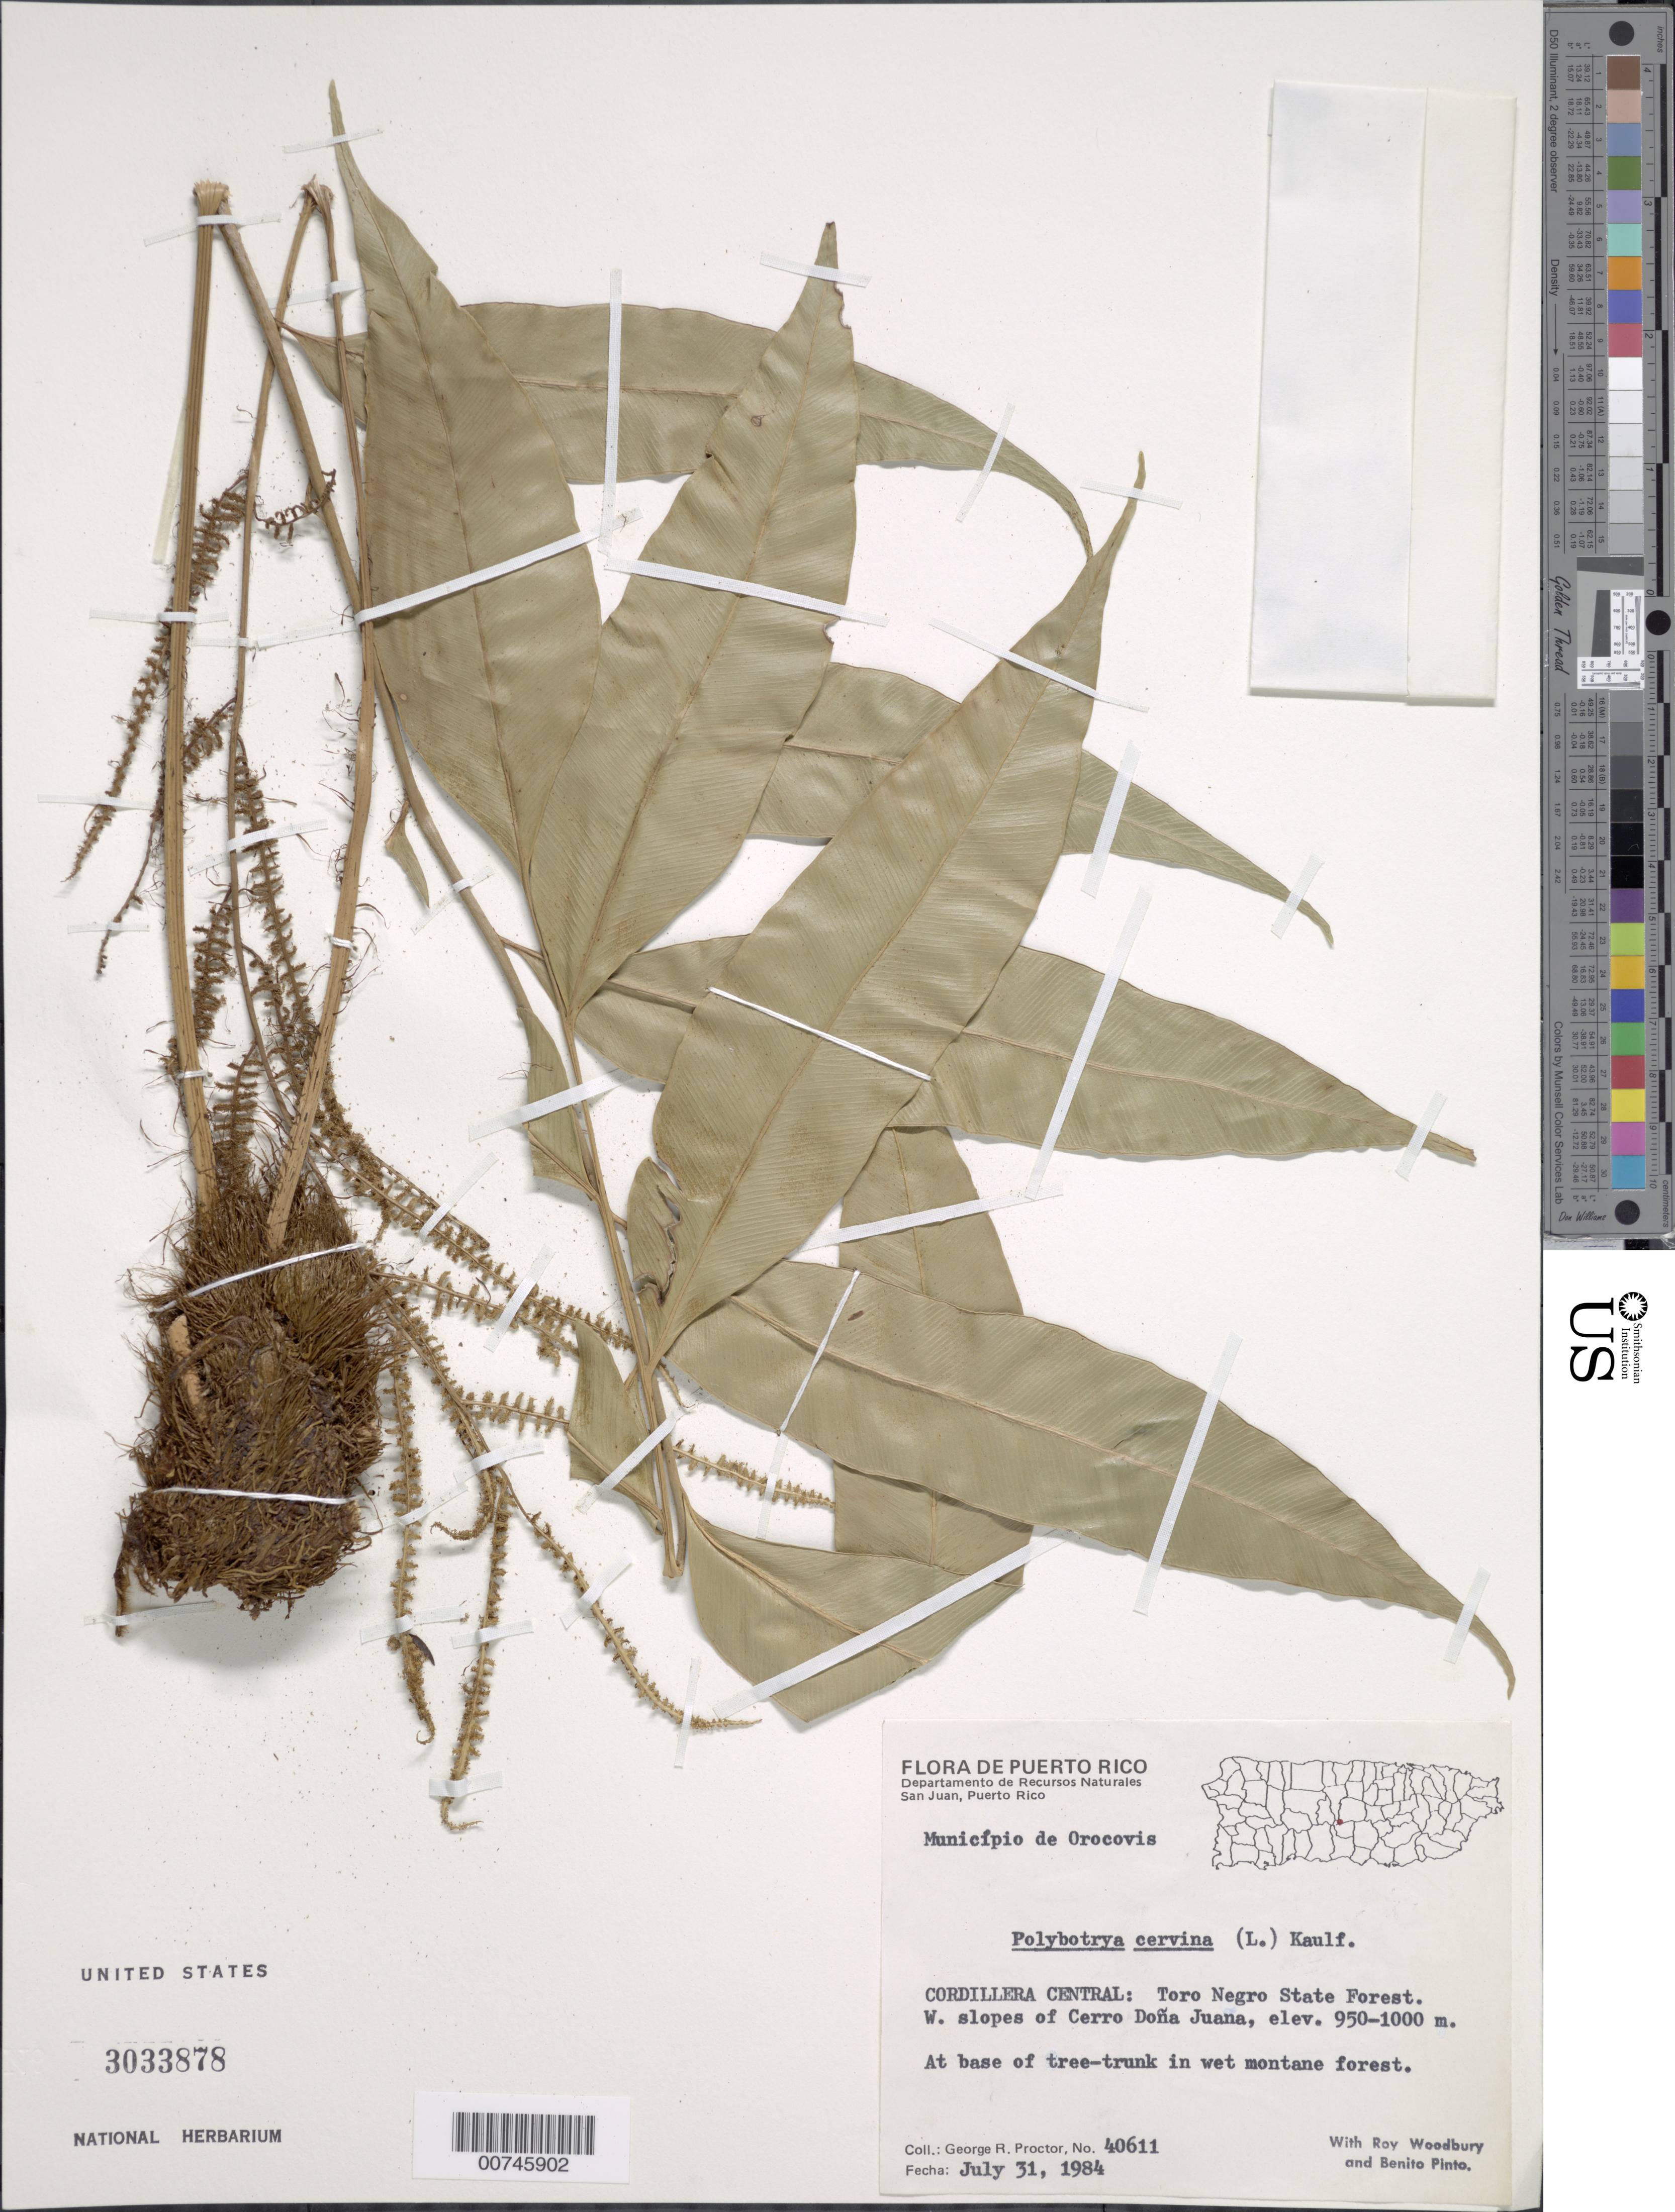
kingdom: Plantae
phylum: Tracheophyta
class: Polypodiopsida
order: Polypodiales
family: Dryopteridaceae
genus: Olfersia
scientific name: Olfersia cervina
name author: (L.) Kunze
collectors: G. R. Proctor, R. O. Woodbury & B. Pinto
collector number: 40611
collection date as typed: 31 Jul 1984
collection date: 1984-07-31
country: Puerto Rico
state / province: Orocovis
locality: Cordillera Central: Toro Negro State Forest. W slope of Cerro Doña Juana. Municipio de Orocovis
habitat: At base of tree-trunk in wet montane forest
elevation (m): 950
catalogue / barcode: US 3033878